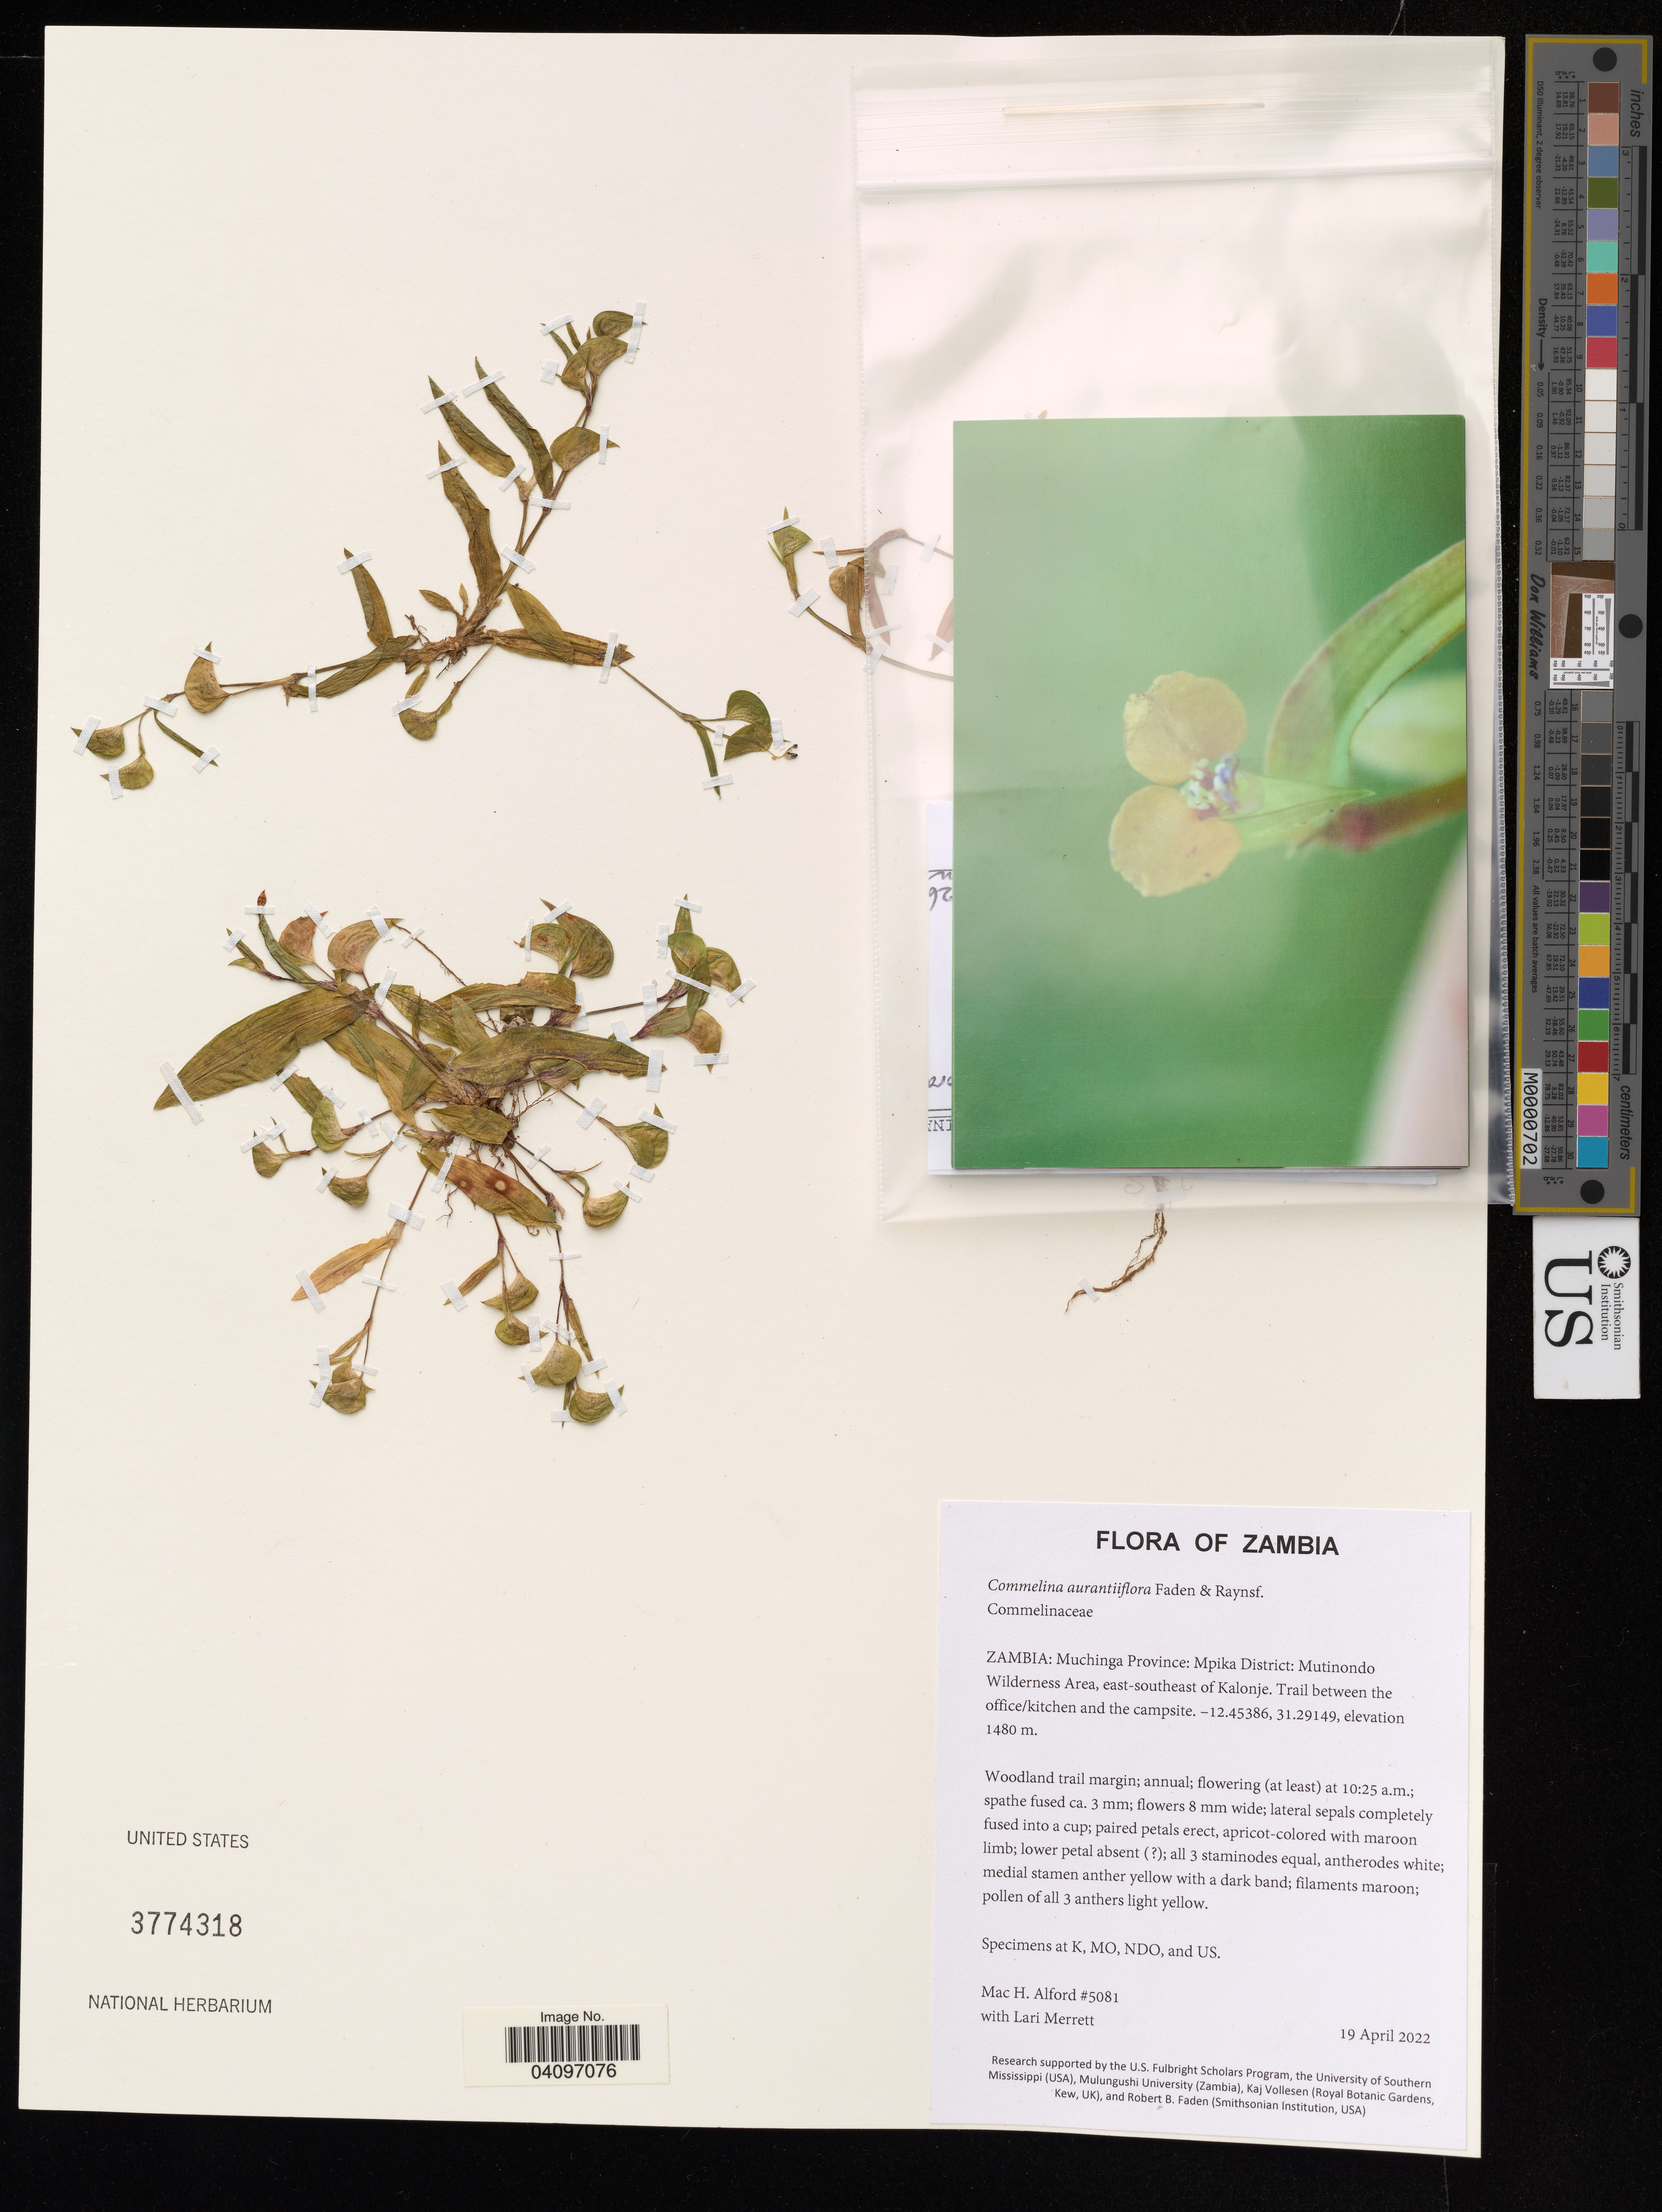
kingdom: Plantae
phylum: Tracheophyta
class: Liliopsida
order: Commelinales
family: Commelinaceae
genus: Commelina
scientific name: Commelina aurantiiflora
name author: Faden & Raynsf.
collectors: M. H. Alford & L. Merrett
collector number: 5081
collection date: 2022-04-19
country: Zambia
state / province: Muchinga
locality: Muchinga Province: Mpika District: Mutinondo Wilderness Area, east-southeast of Kalonje.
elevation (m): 1480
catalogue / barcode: US 3774318